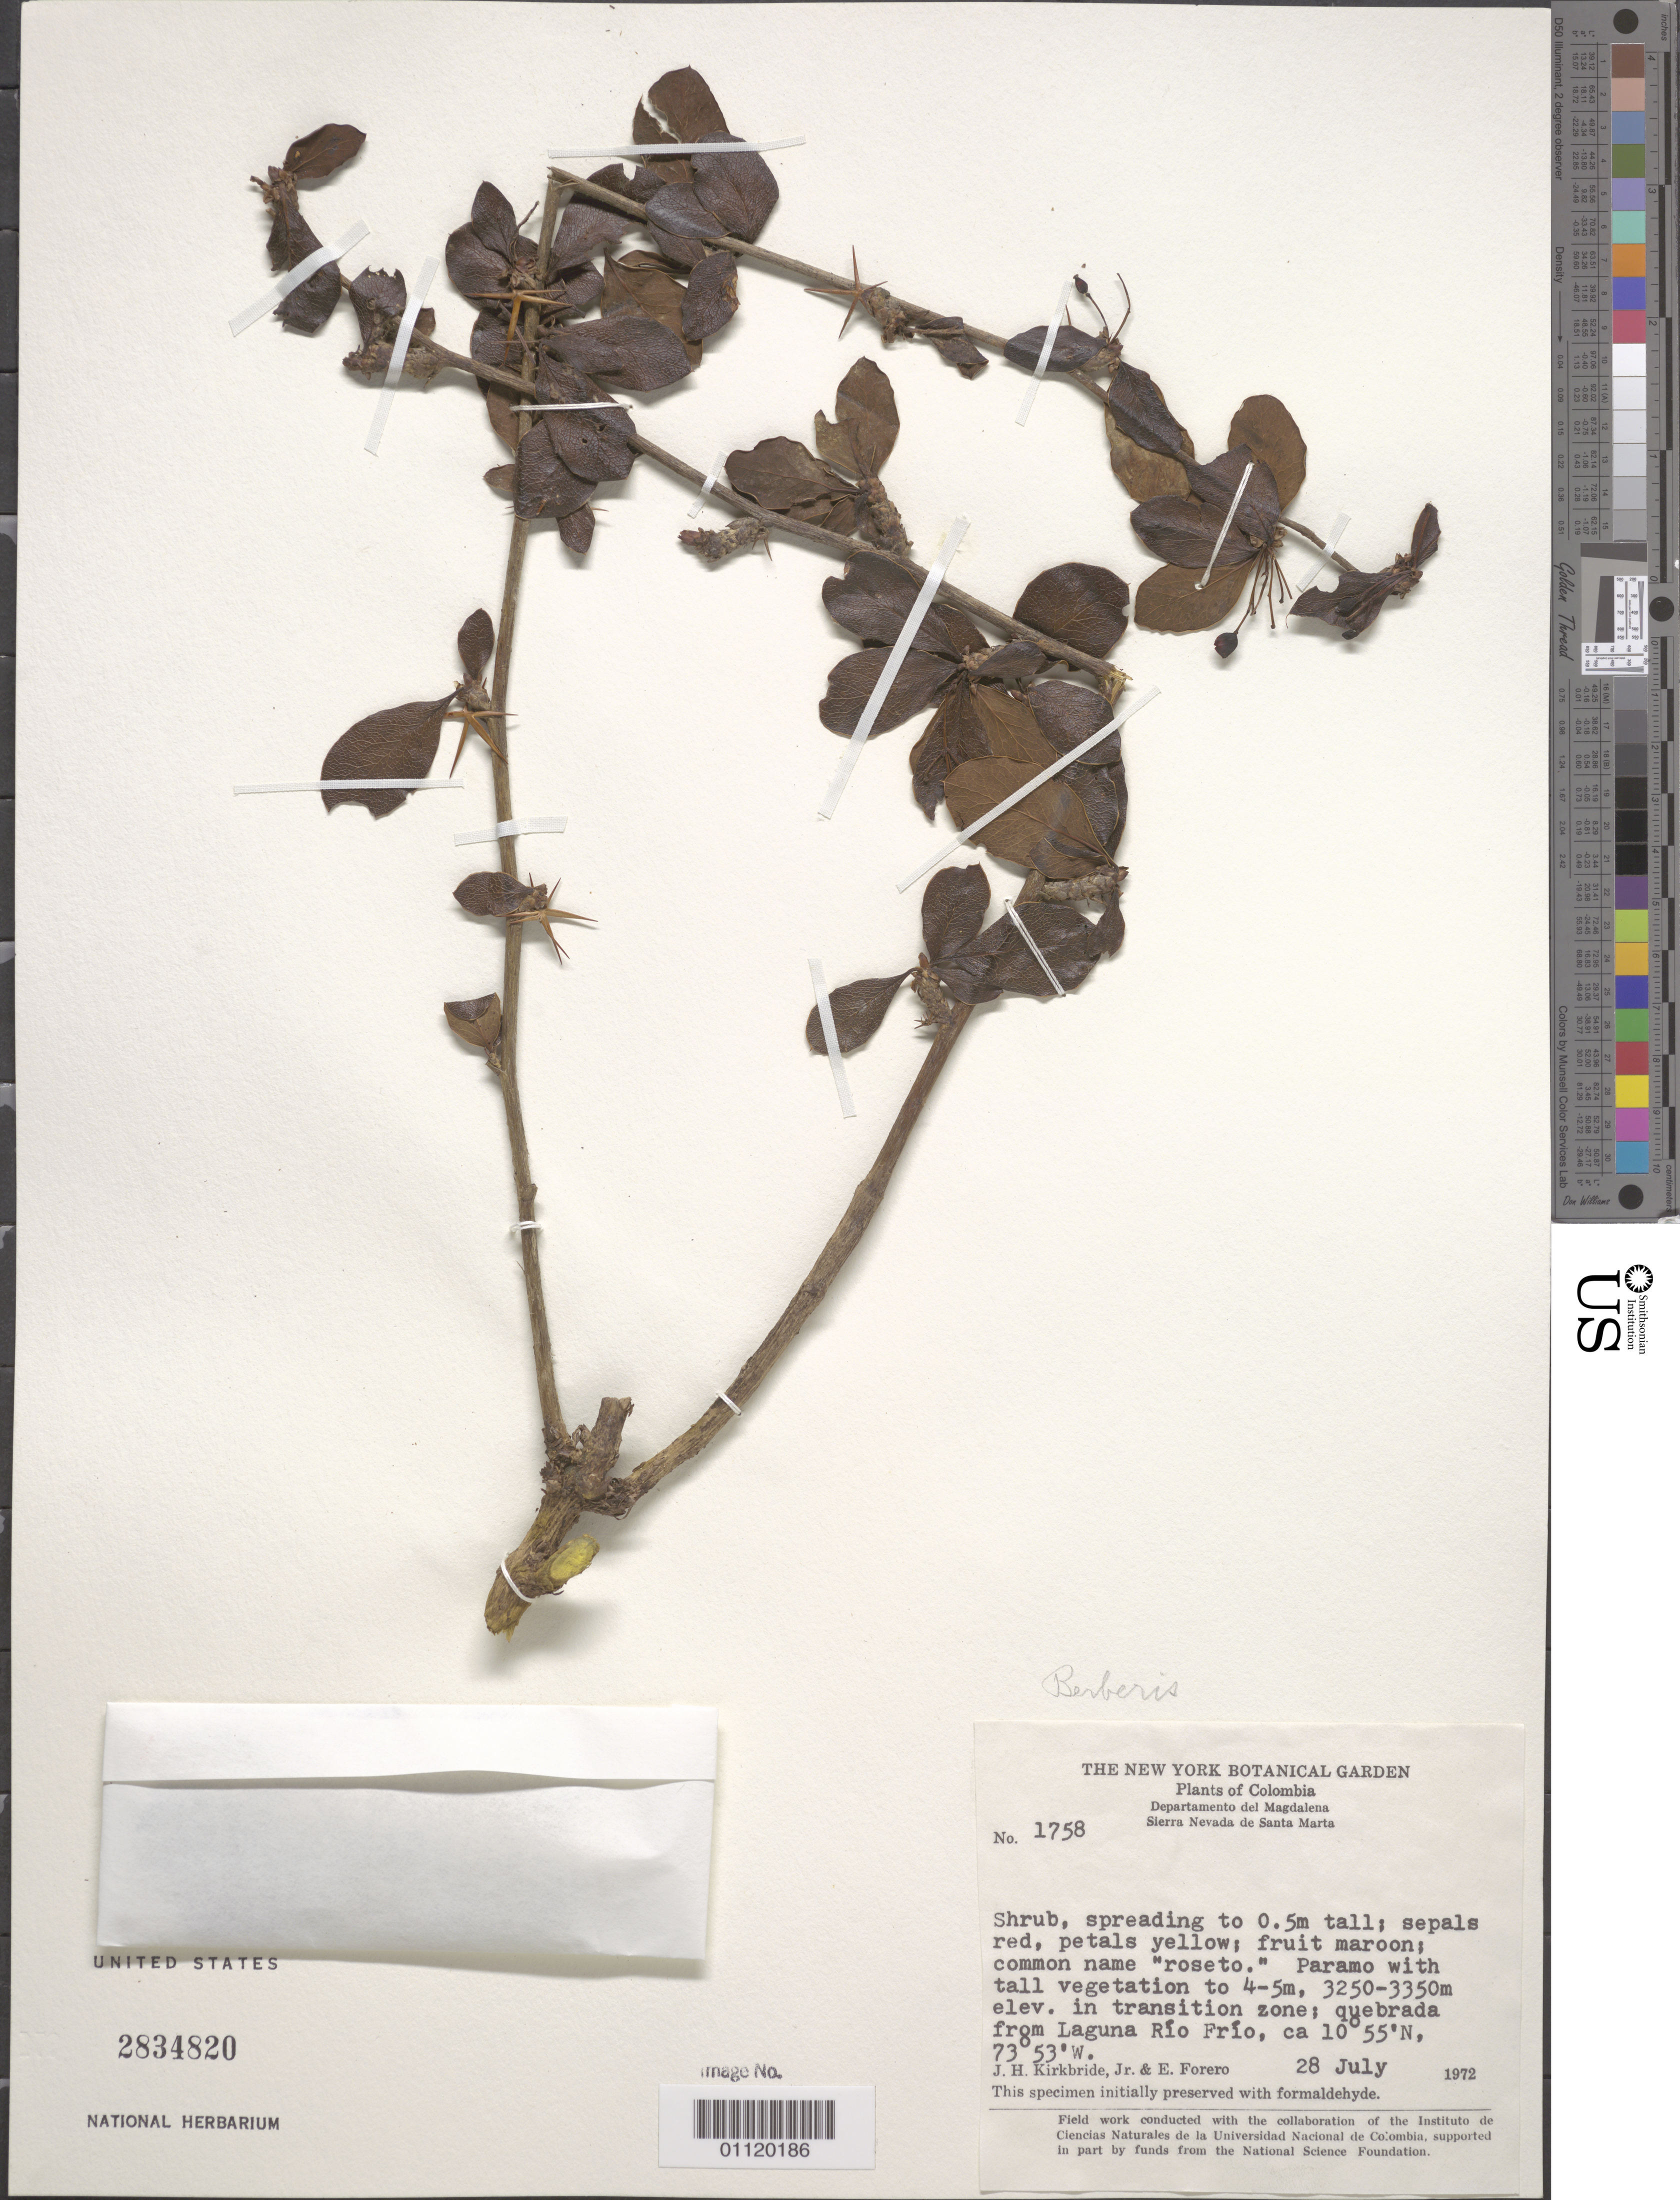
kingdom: Plantae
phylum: Tracheophyta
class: Magnoliopsida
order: Ranunculales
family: Berberidaceae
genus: Berberis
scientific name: Berberis sp.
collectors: J. H. Kirkbride & E. Forero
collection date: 1972-07-28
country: Colombia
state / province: Magdalena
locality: Sierra Nevada de Santa maria.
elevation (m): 3250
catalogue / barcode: US 2834820